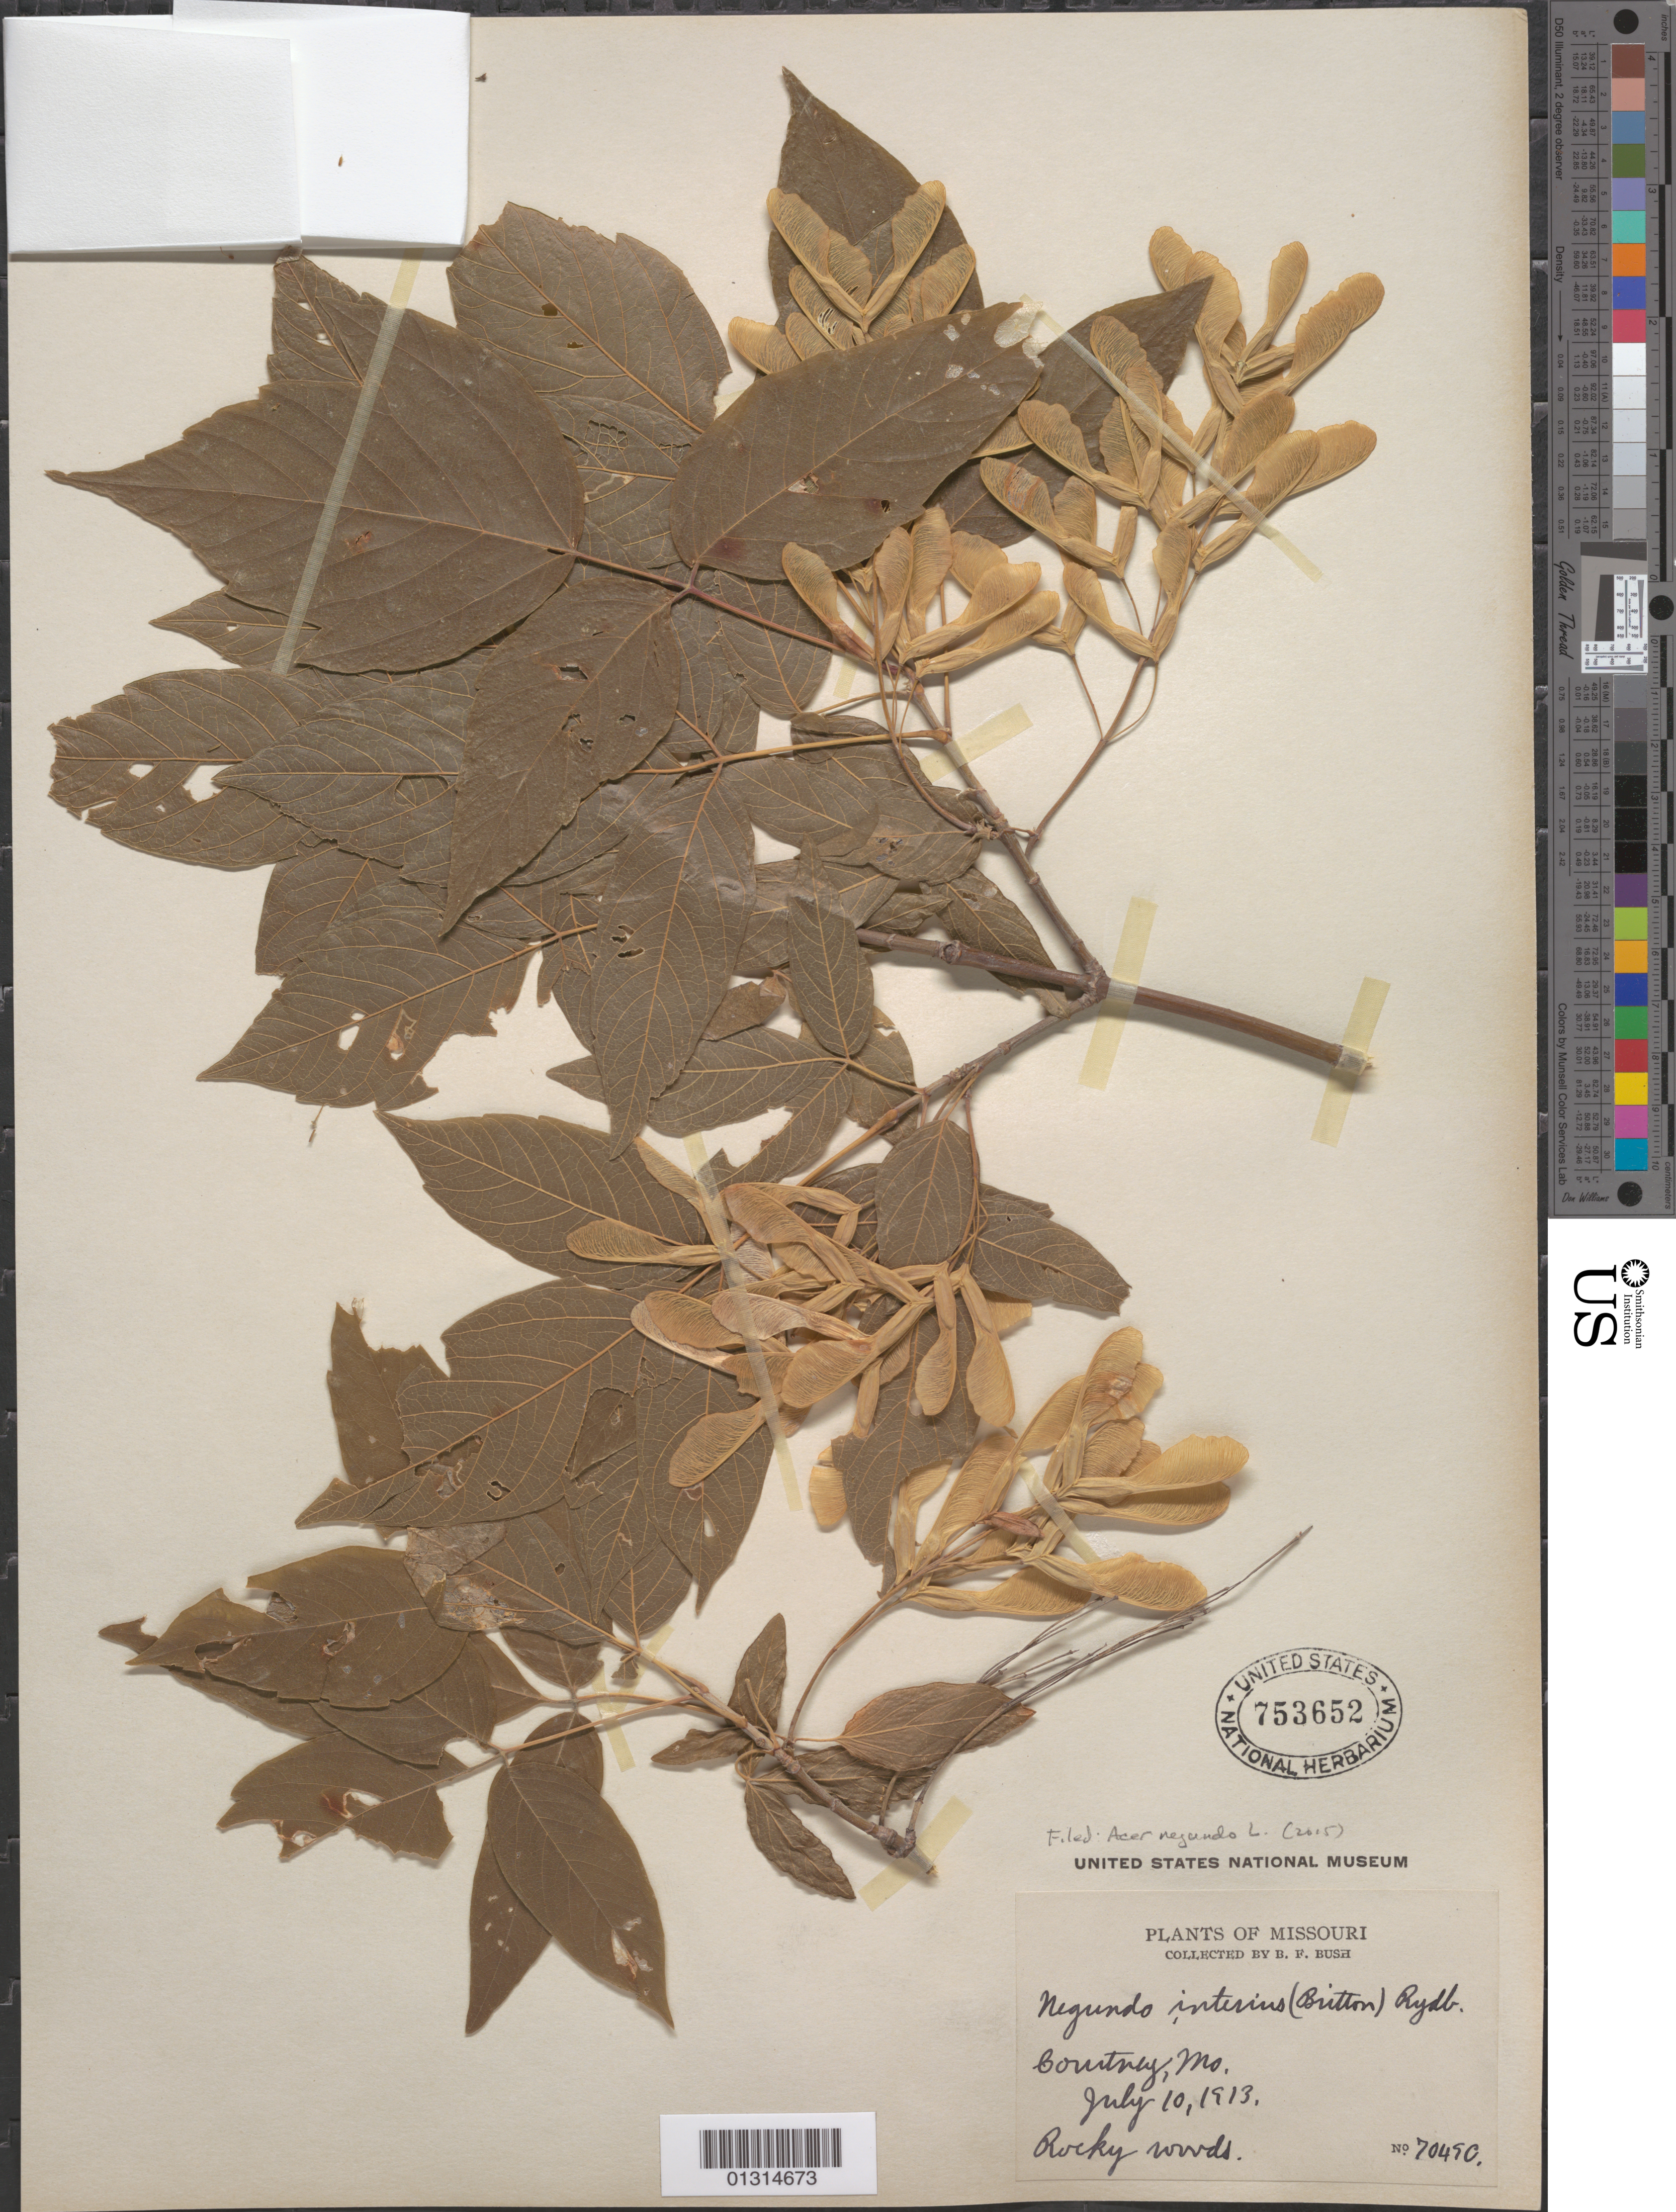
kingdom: Plantae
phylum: Tracheophyta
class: Magnoliopsida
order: Sapindales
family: Sapindaceae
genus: Acer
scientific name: Acer negundo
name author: L.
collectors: B. F. Bush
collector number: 70490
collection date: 1913-07-10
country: United States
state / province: Missouri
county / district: Jackson County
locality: Courtney.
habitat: Rocky woods.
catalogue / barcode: US 753652